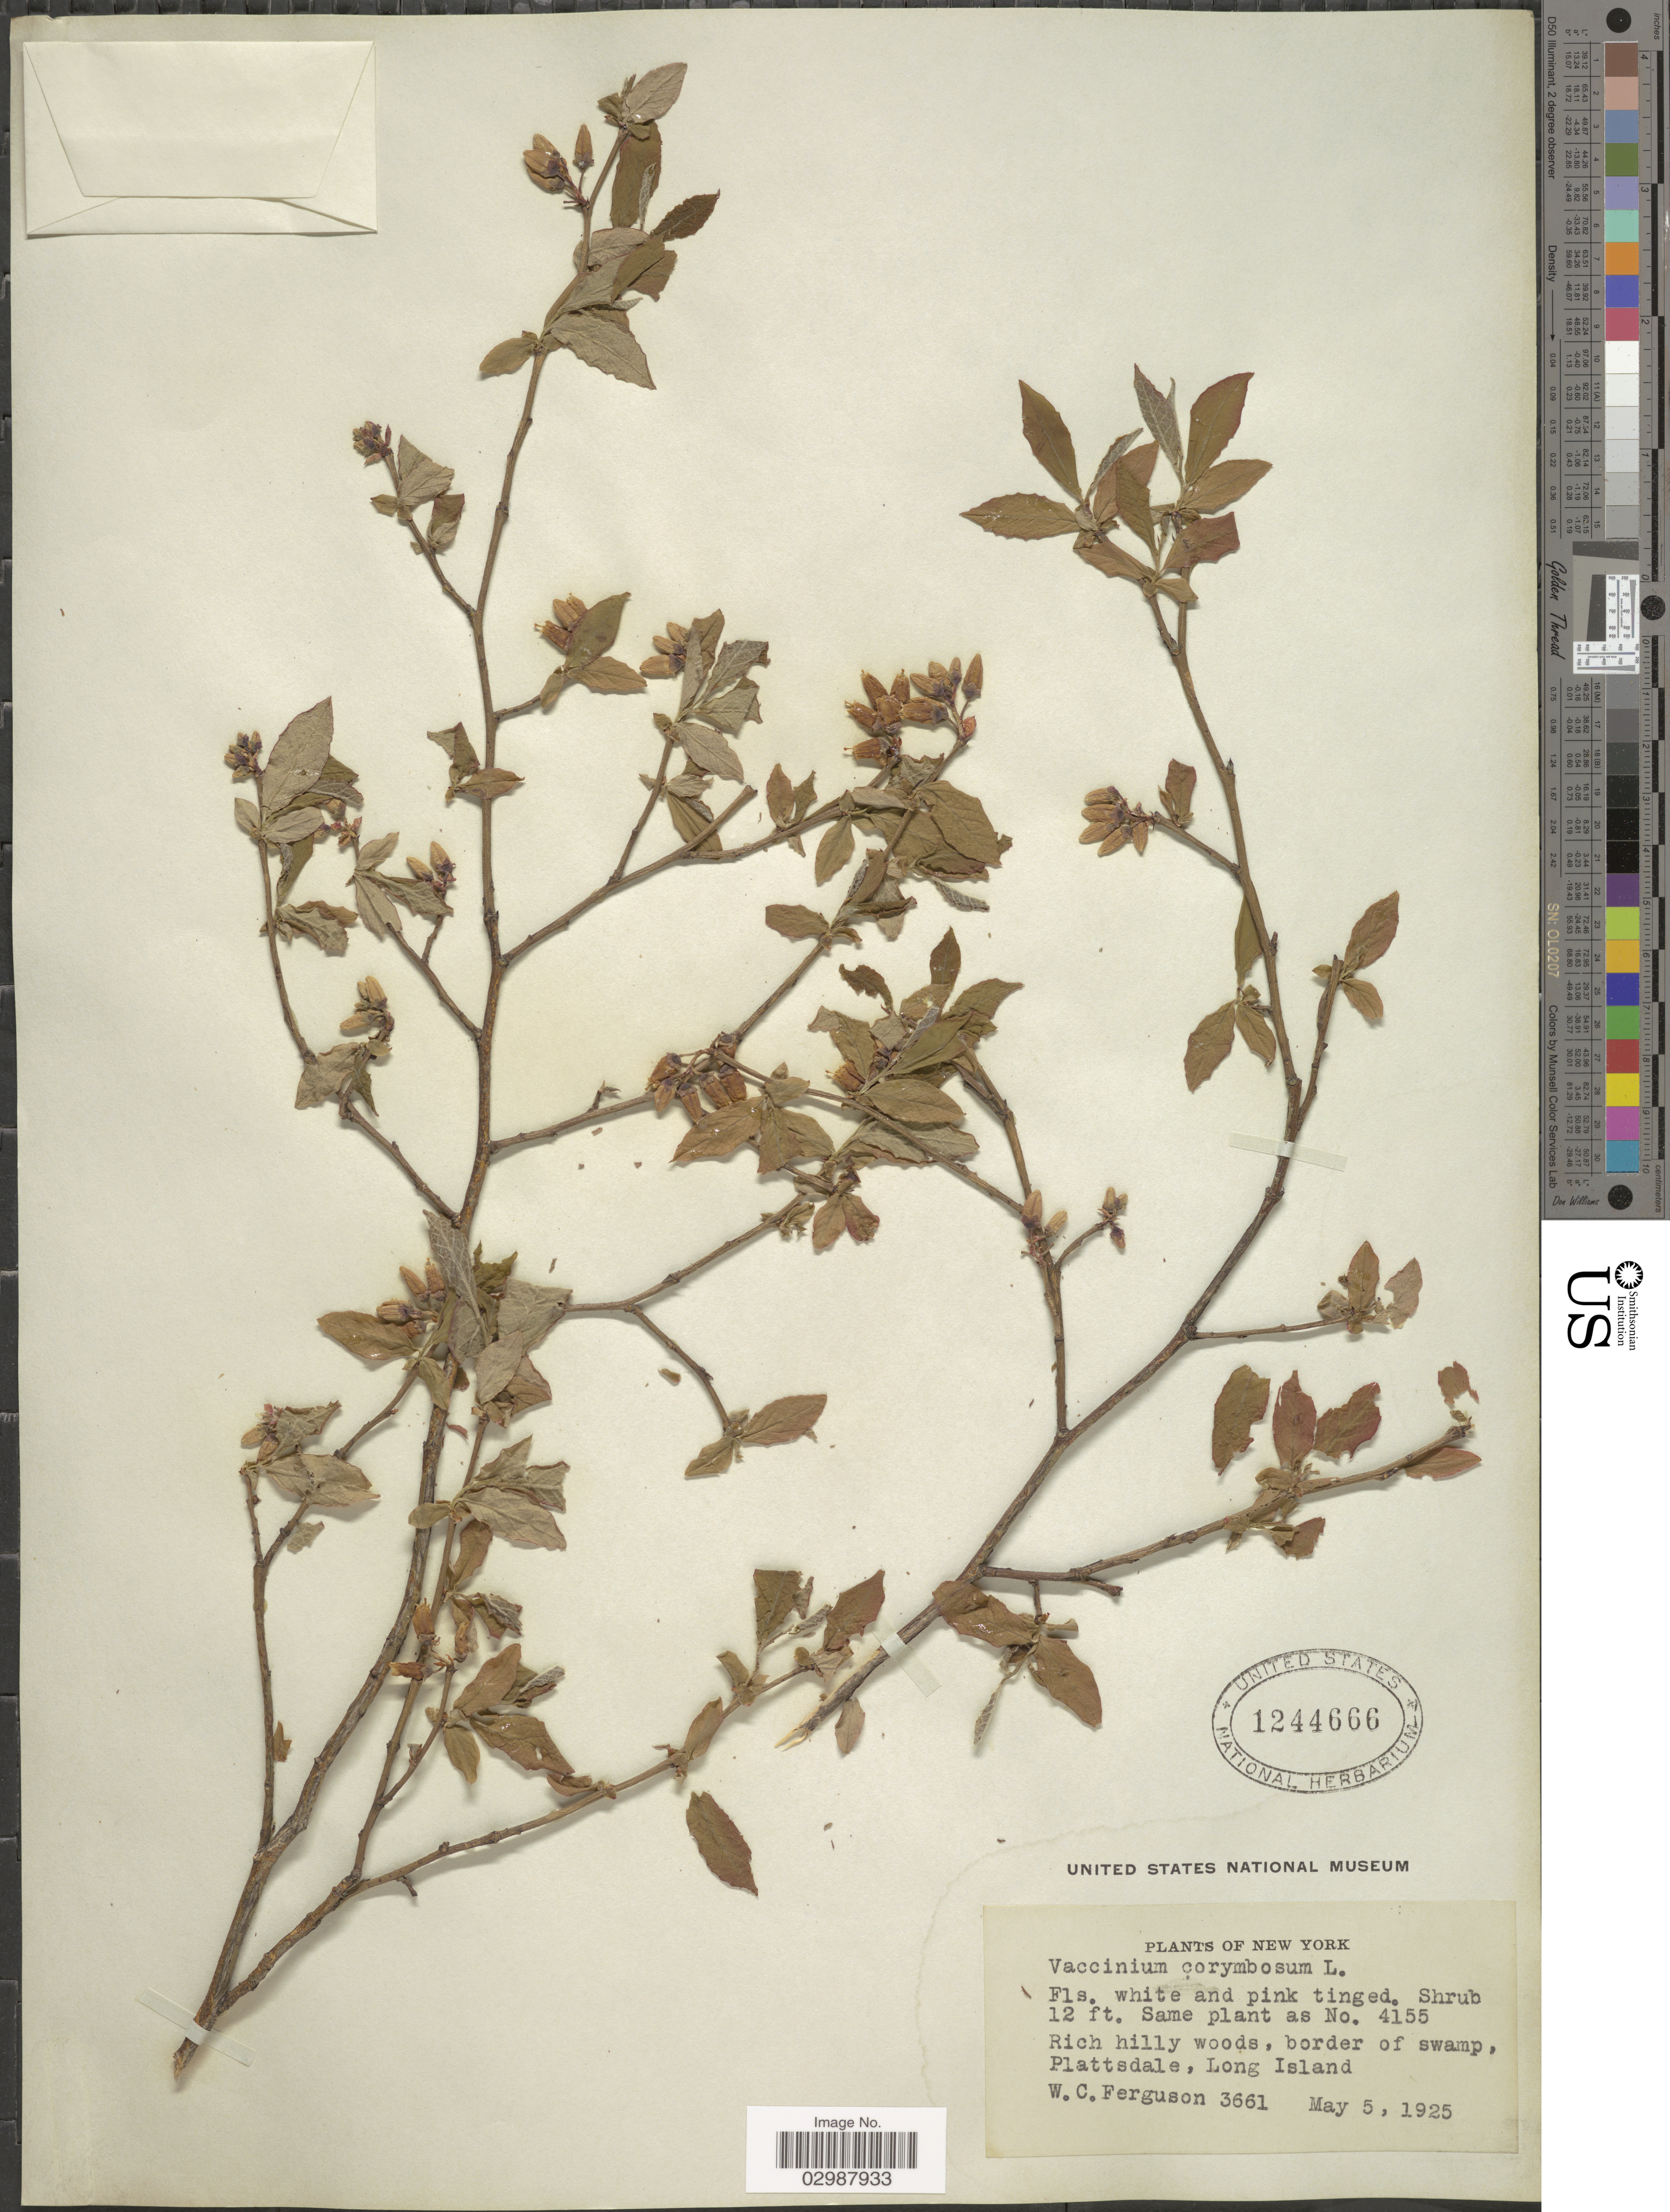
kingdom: Plantae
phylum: Tracheophyta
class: Magnoliopsida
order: Ericales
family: Ericaceae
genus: Vaccinium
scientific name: Vaccinium corymbosum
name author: L.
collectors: W. Ferguson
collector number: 3661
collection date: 1925-05-05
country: United States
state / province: New York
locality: Rich hilly woods, border of swamp, Plattsdale, Long Island.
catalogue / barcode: US 1244666